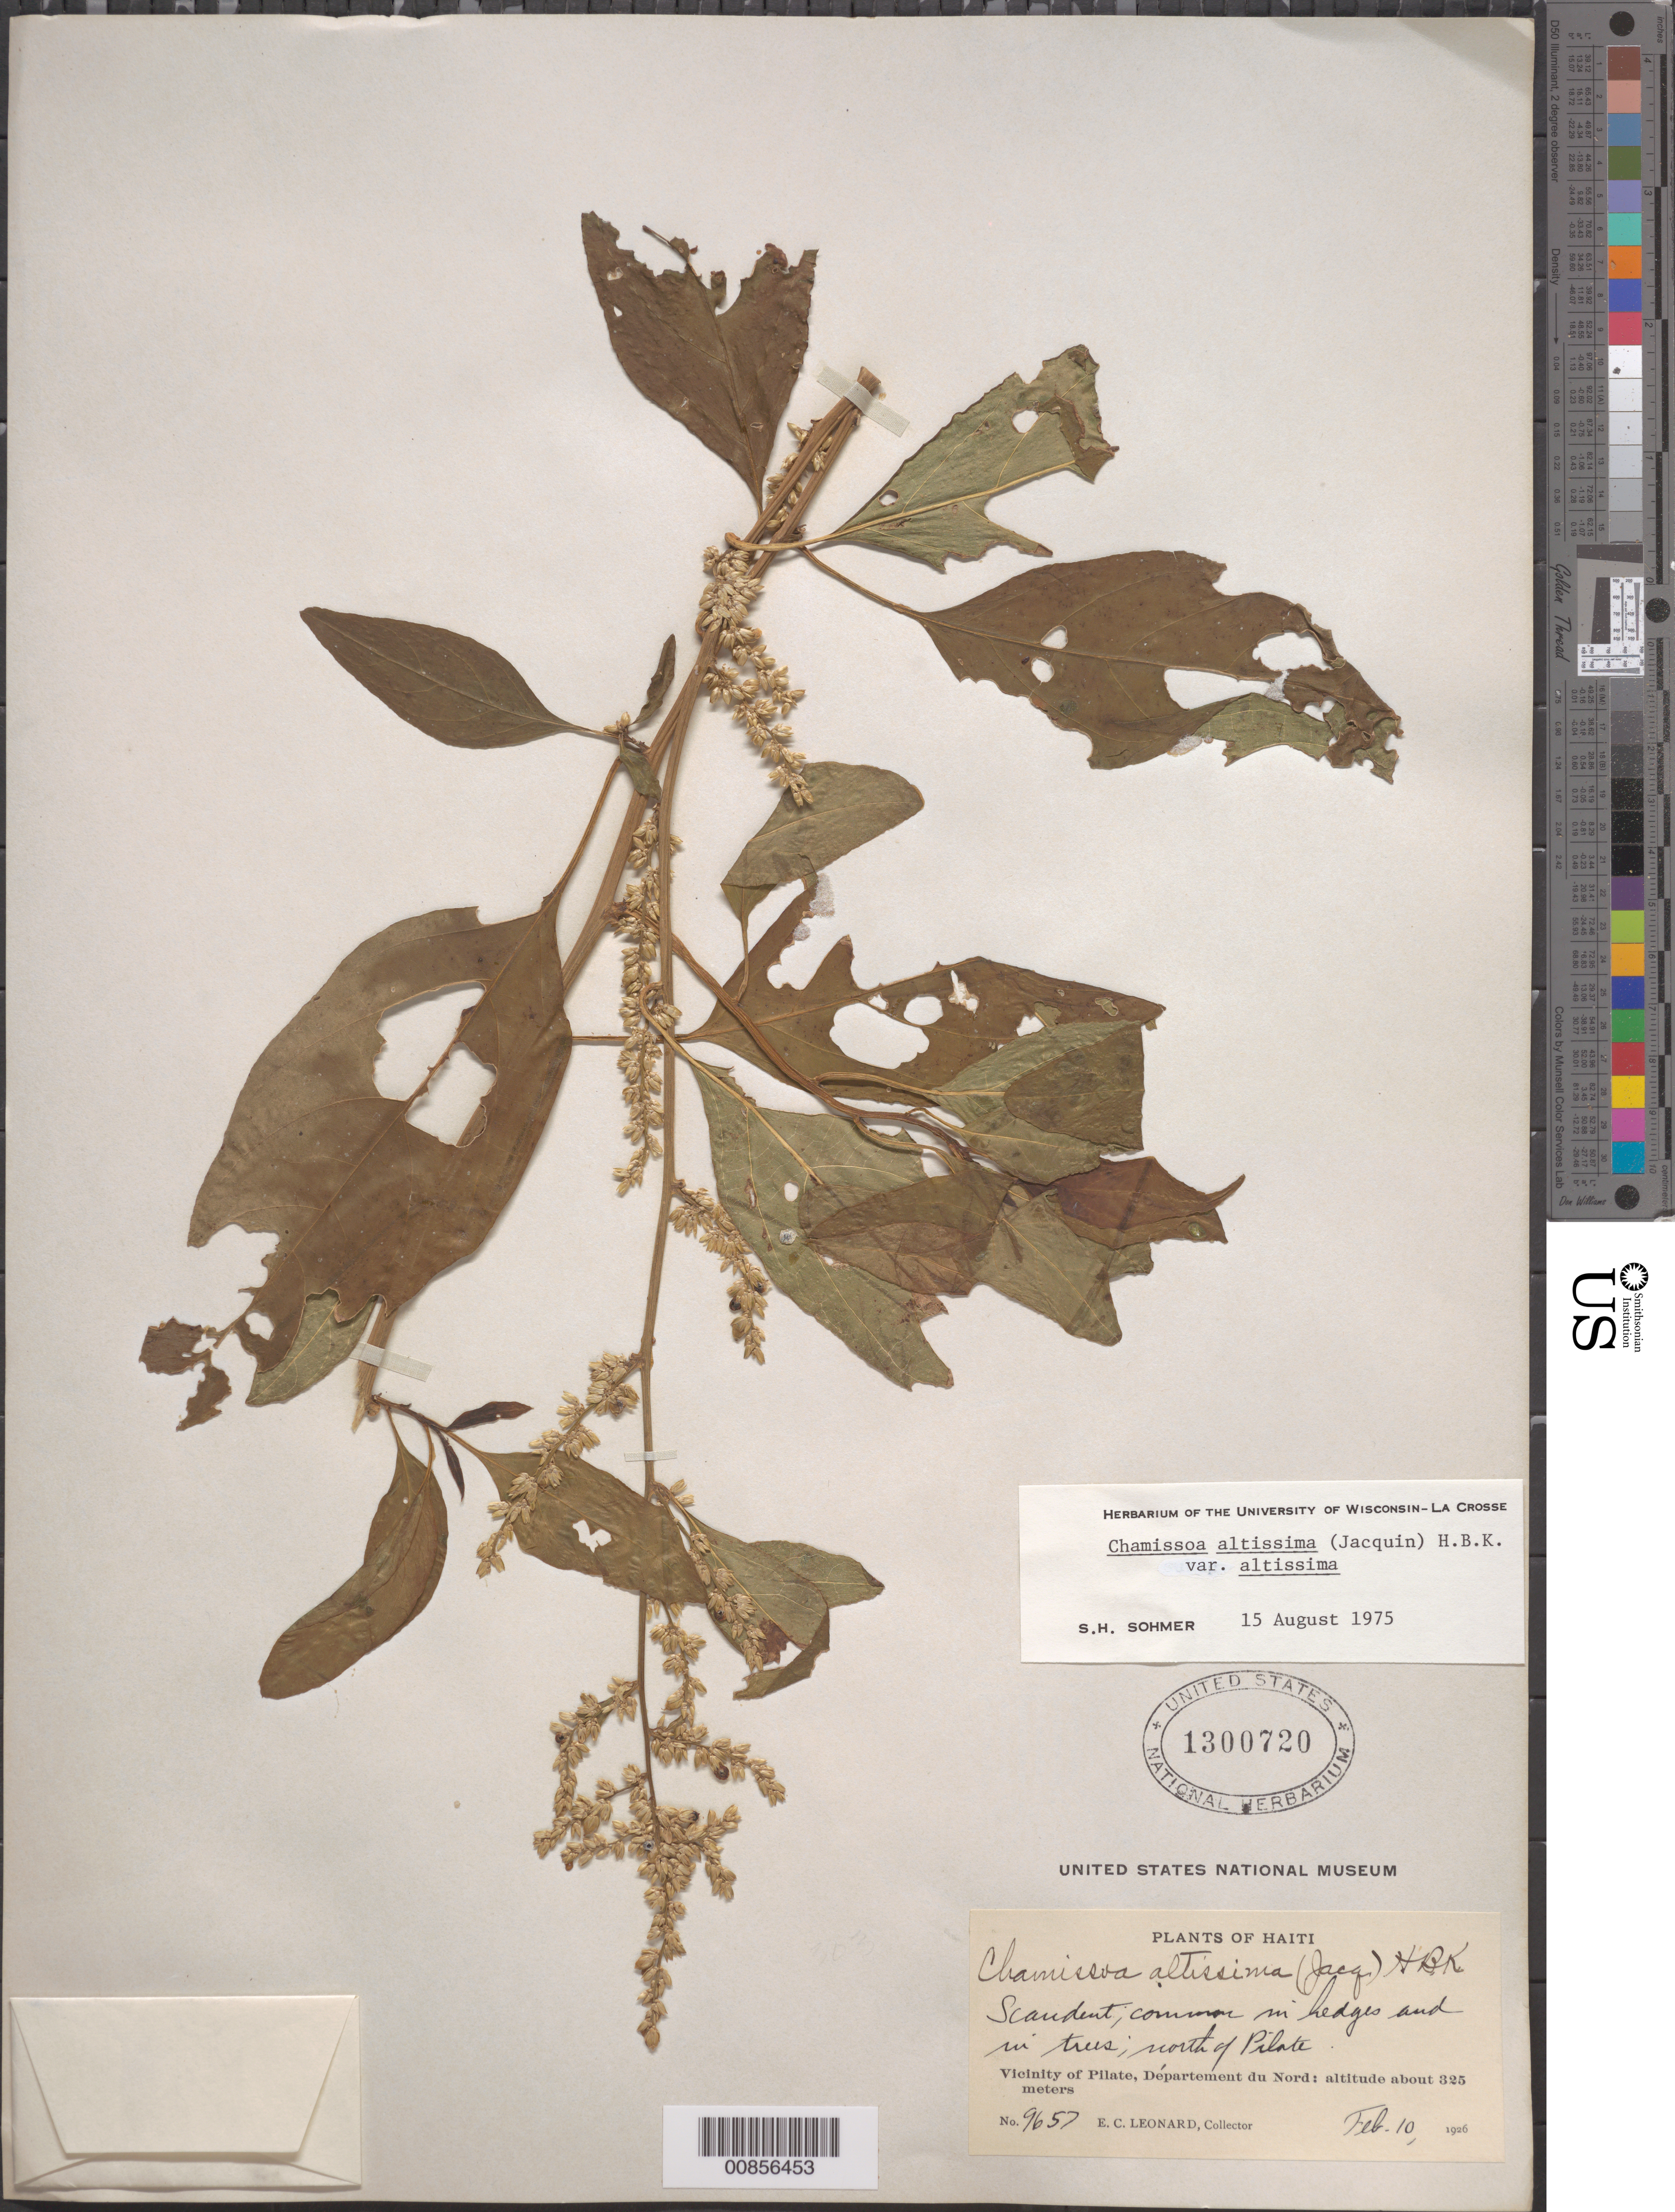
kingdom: Plantae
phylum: Tracheophyta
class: Magnoliopsida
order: Caryophyllales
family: Amaranthaceae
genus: Chamissoa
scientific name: Chamissoa altissima var. altissima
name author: (Jacq.) Kunth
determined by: Sohmer, S. H.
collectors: E. C. Leonard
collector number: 9657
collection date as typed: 10 Feb 1926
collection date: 1926-02-10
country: Haiti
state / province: Nord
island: Hispaniola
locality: North of Pilate.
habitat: Common in hedges and in trees.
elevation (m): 325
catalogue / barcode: US 1300720